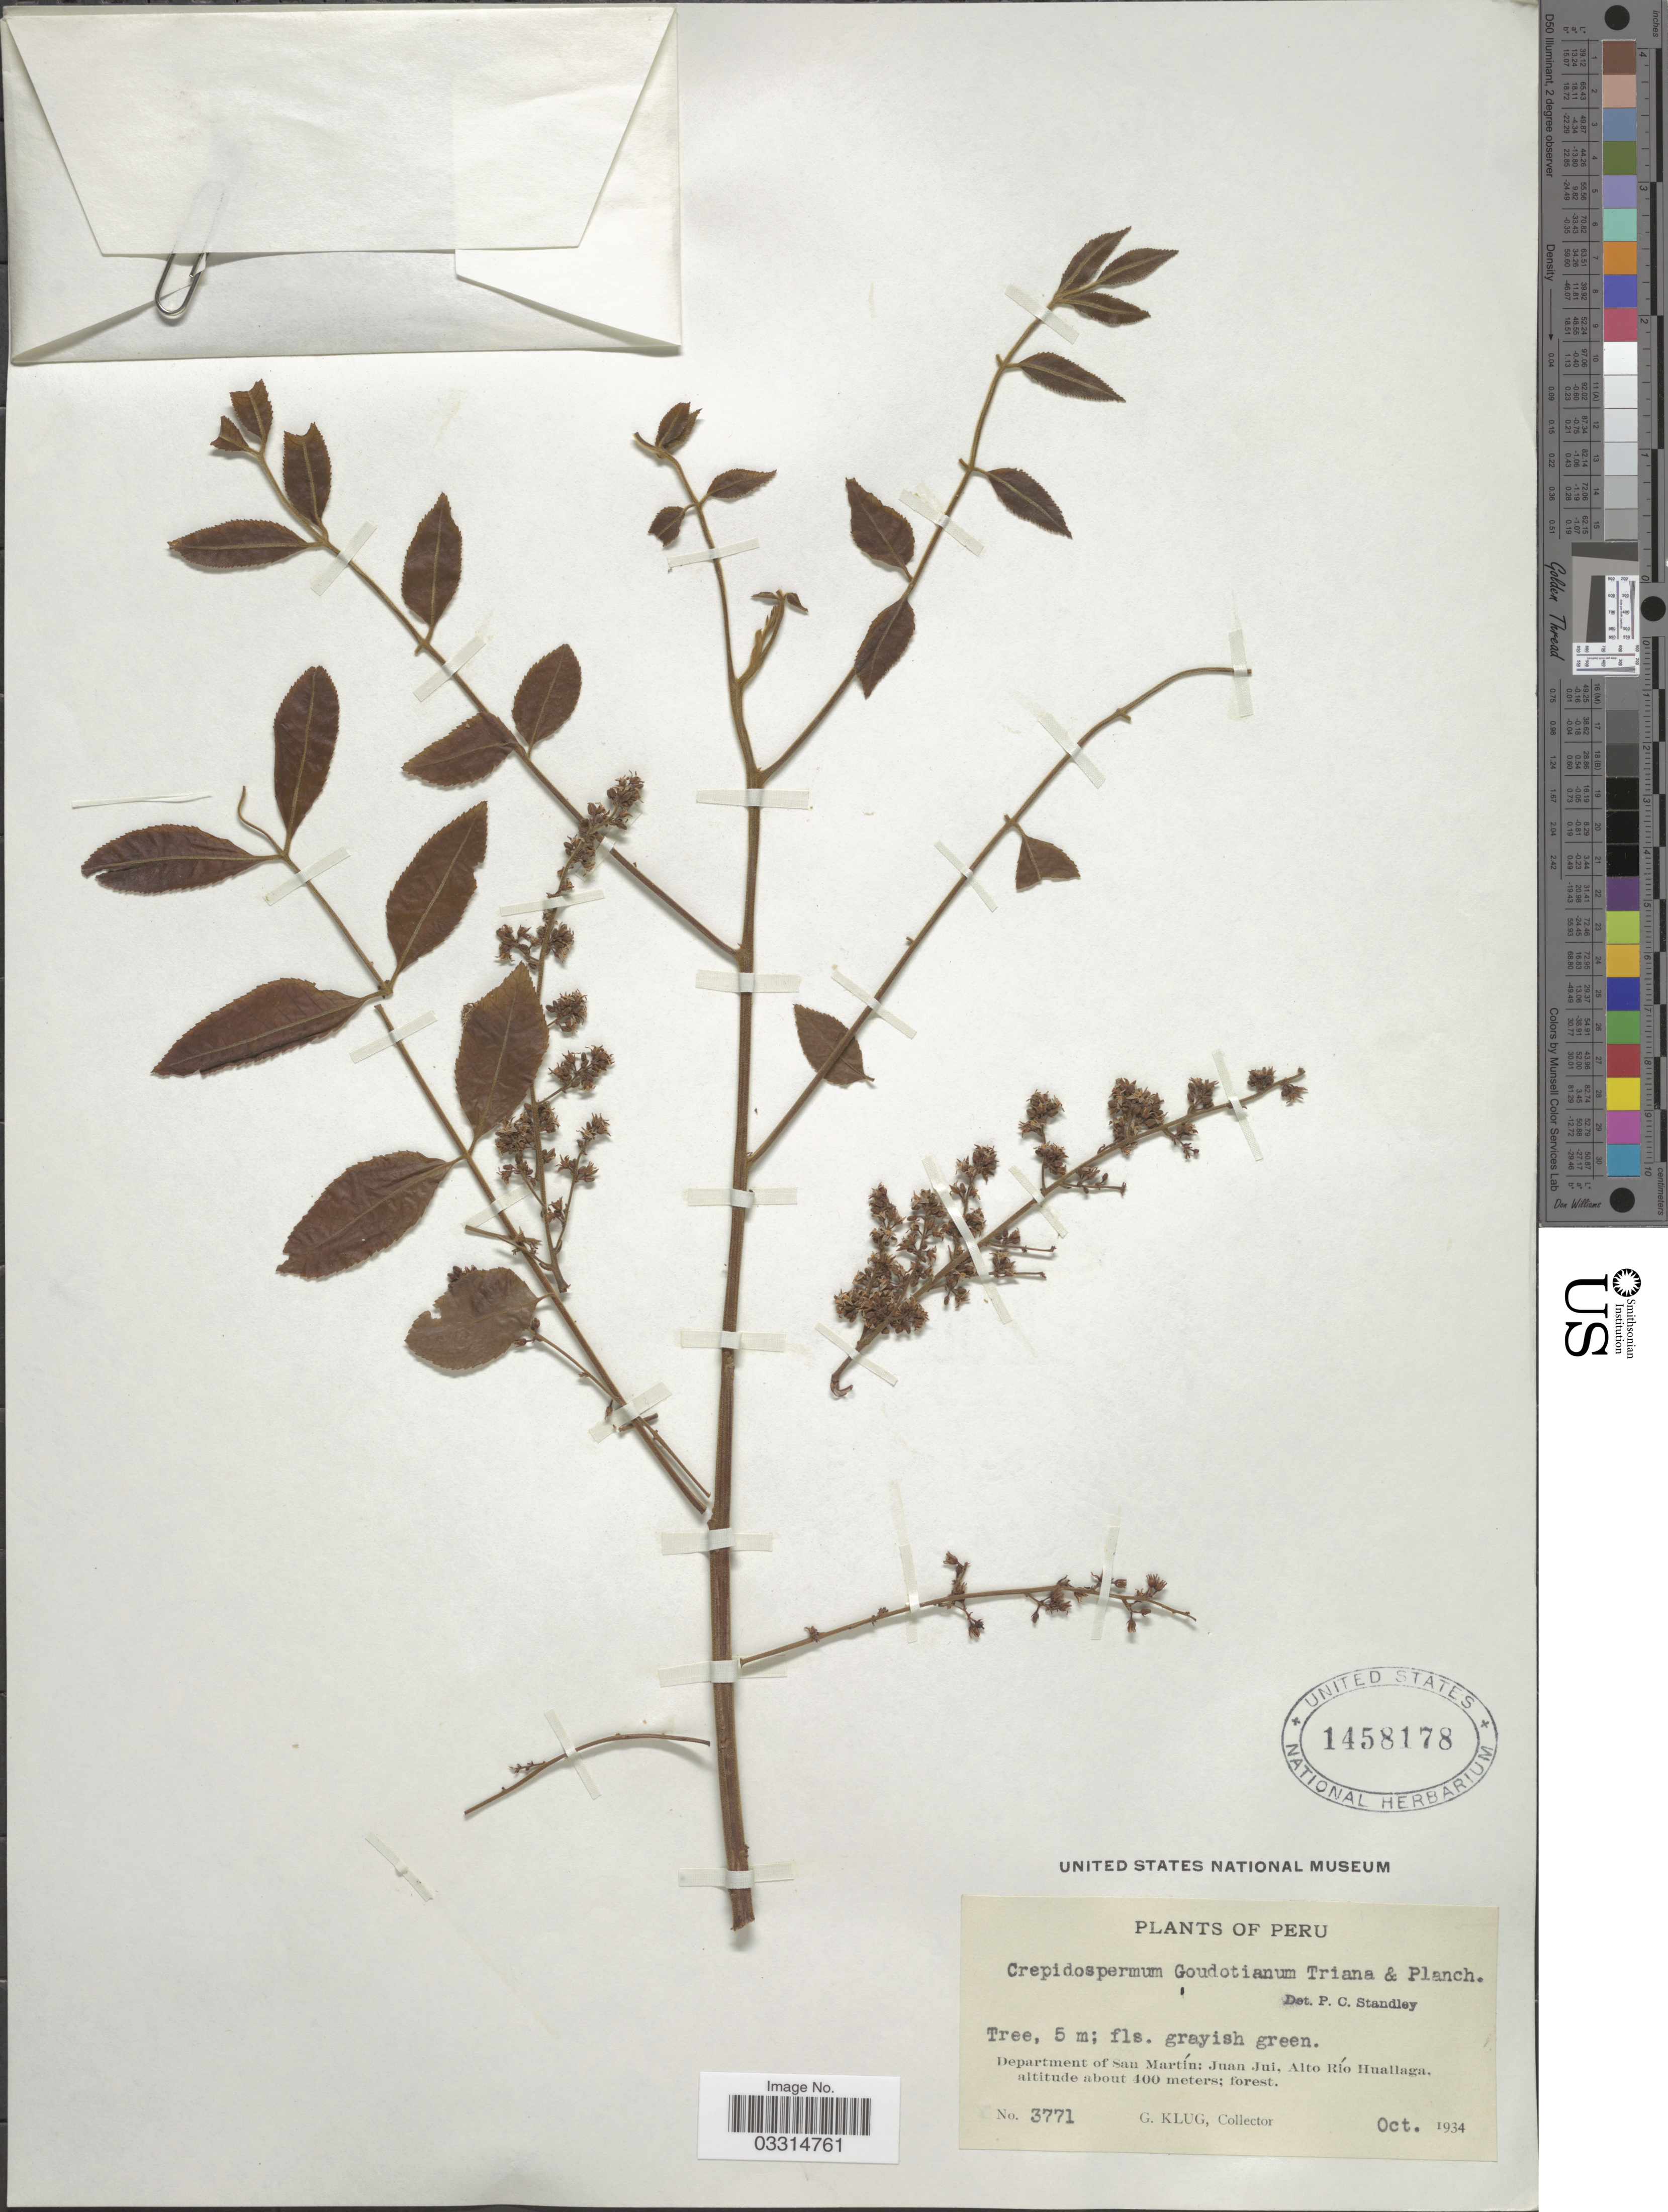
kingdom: Plantae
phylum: Tracheophyta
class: Magnoliopsida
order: Sapindales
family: Burseraceae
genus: Protium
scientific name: Protium goudotianum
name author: (Tul.) Byng & Christenh.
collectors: G. Klug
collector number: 3771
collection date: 1934-10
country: Peru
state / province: San Martín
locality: Department of San Martín: Juan Jui, Alto Río Huallaga.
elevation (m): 400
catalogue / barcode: US 1458178